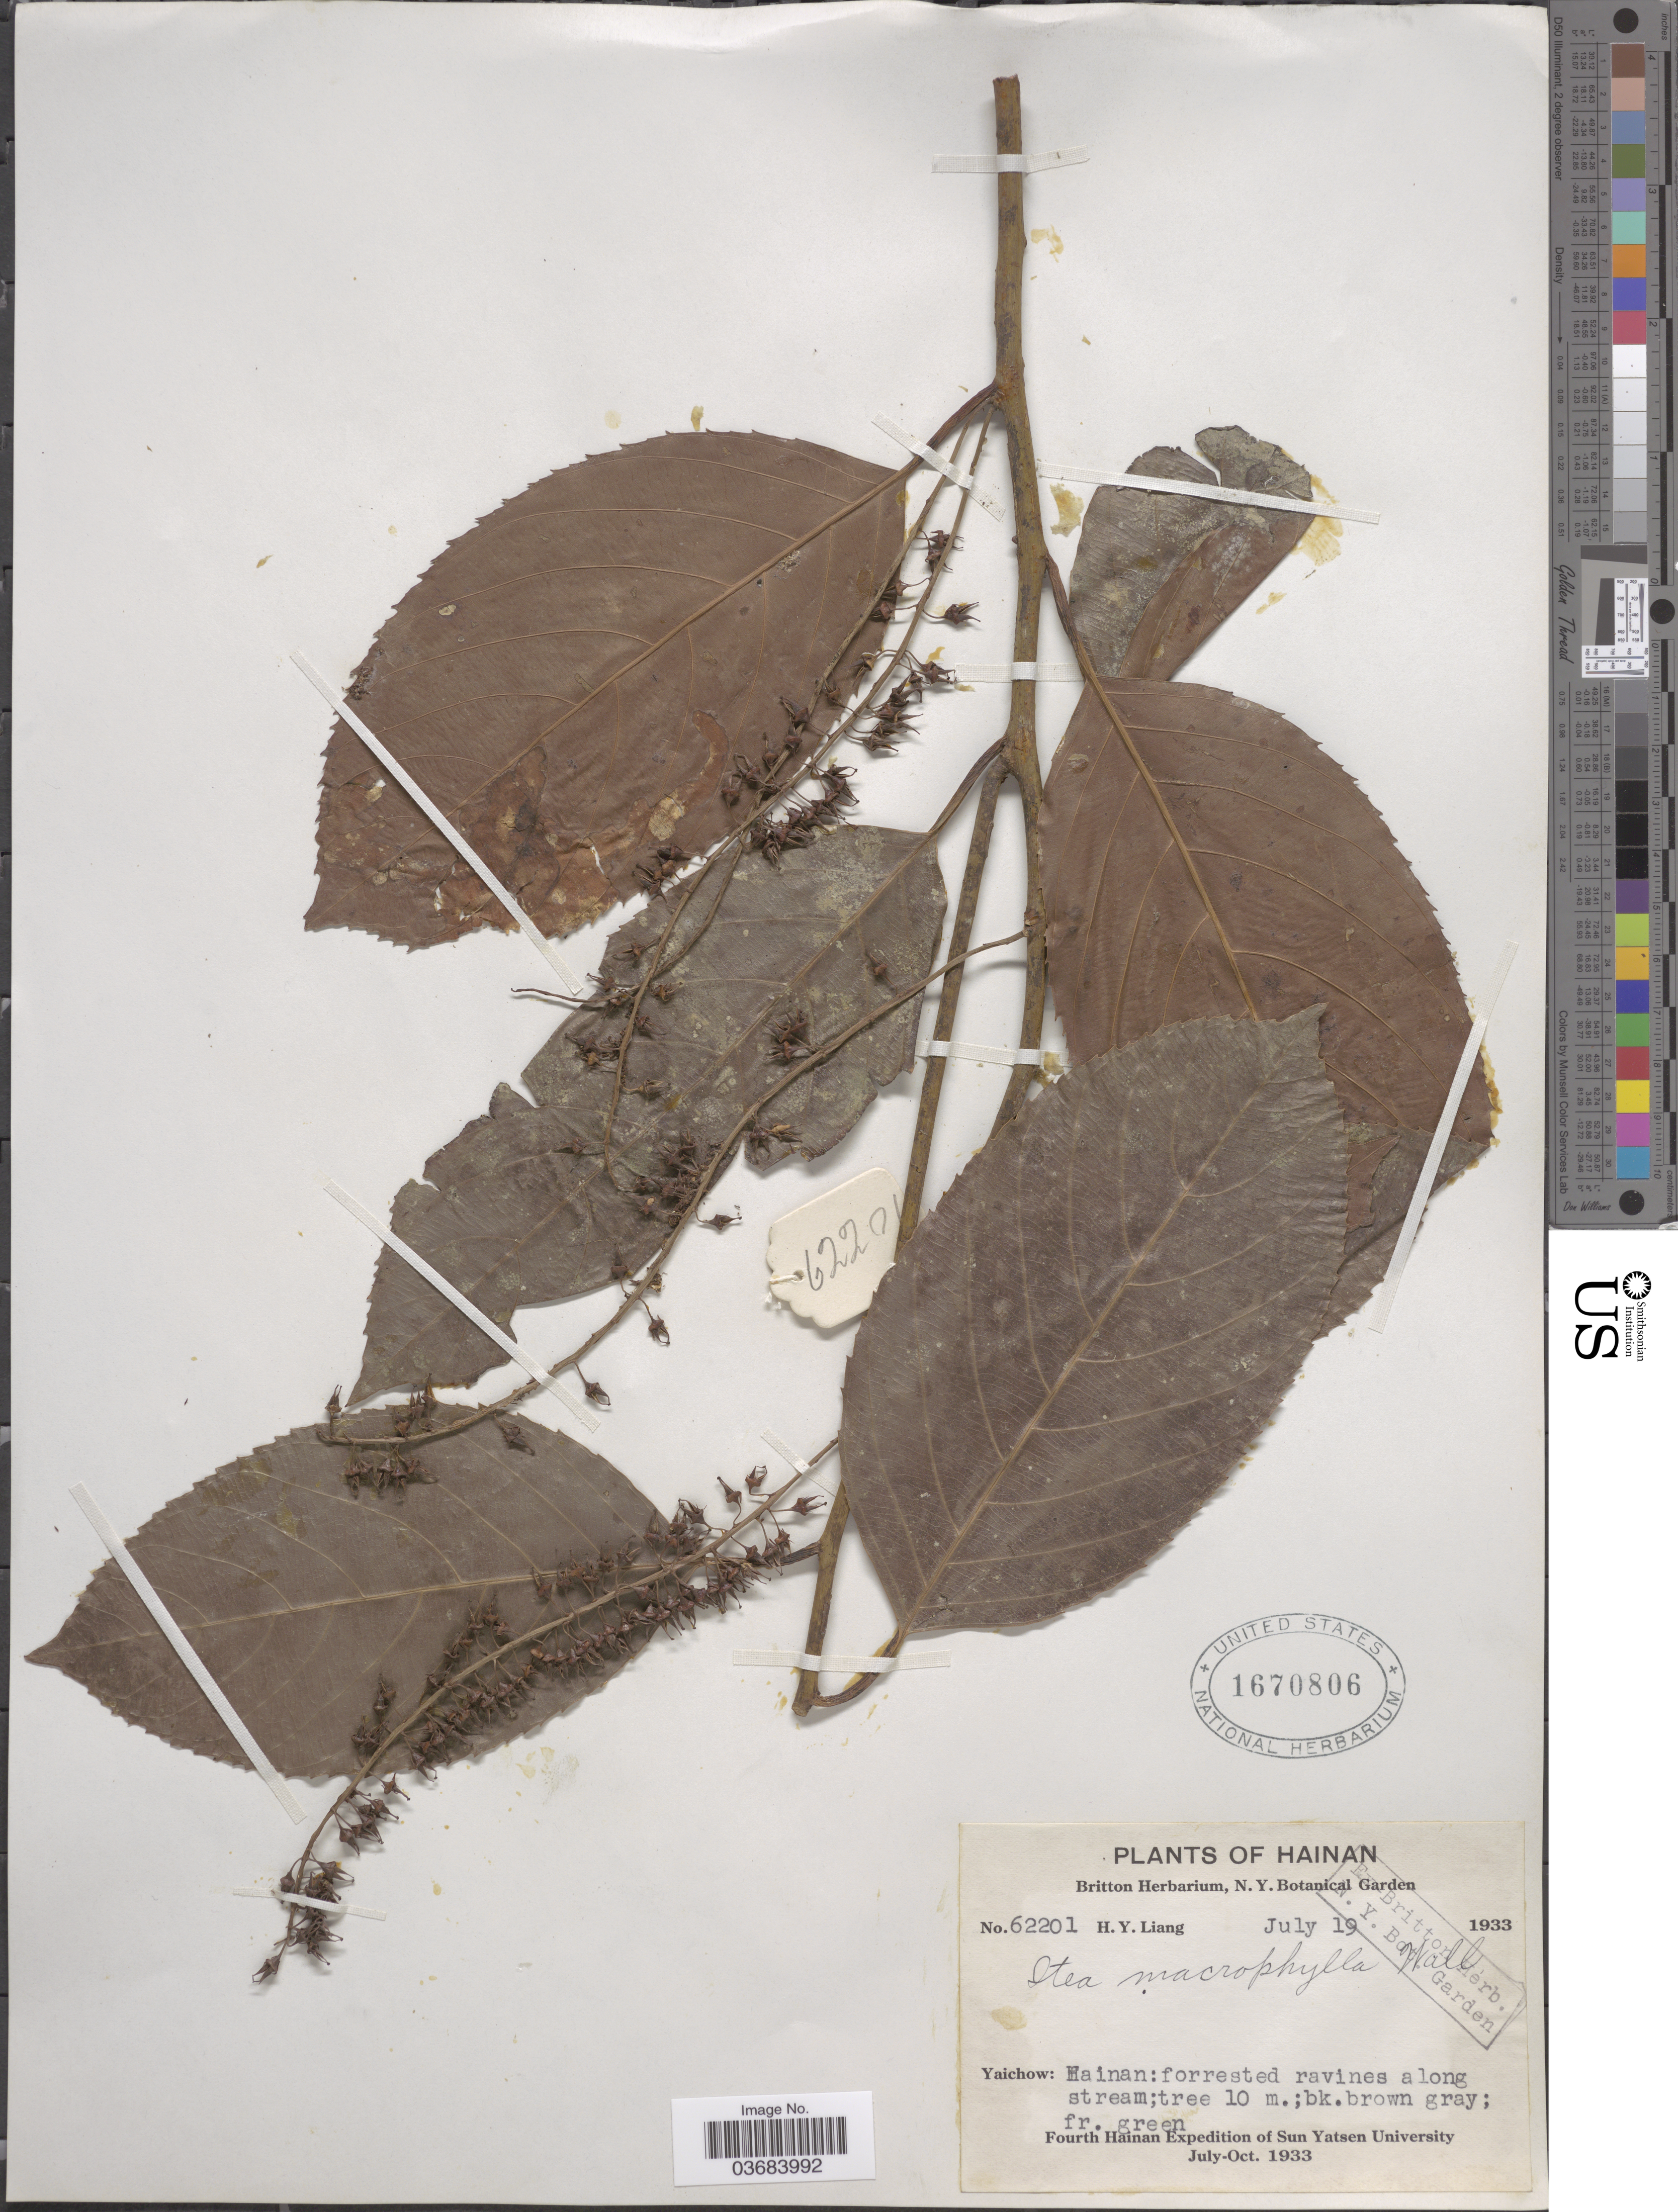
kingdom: Plantae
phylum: Tracheophyta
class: Magnoliopsida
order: Saxifragales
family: Iteaceae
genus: Itea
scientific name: Itea macrophylla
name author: Wall.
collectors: H. Y. Liang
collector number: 62201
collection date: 1933-07-19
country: China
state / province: Hainan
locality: Yaichow: Hainan: forrested ravines along stream. Fourth Hainan Expedition of Sun Yatsen University July-Oct. 1933.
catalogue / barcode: US 1670806